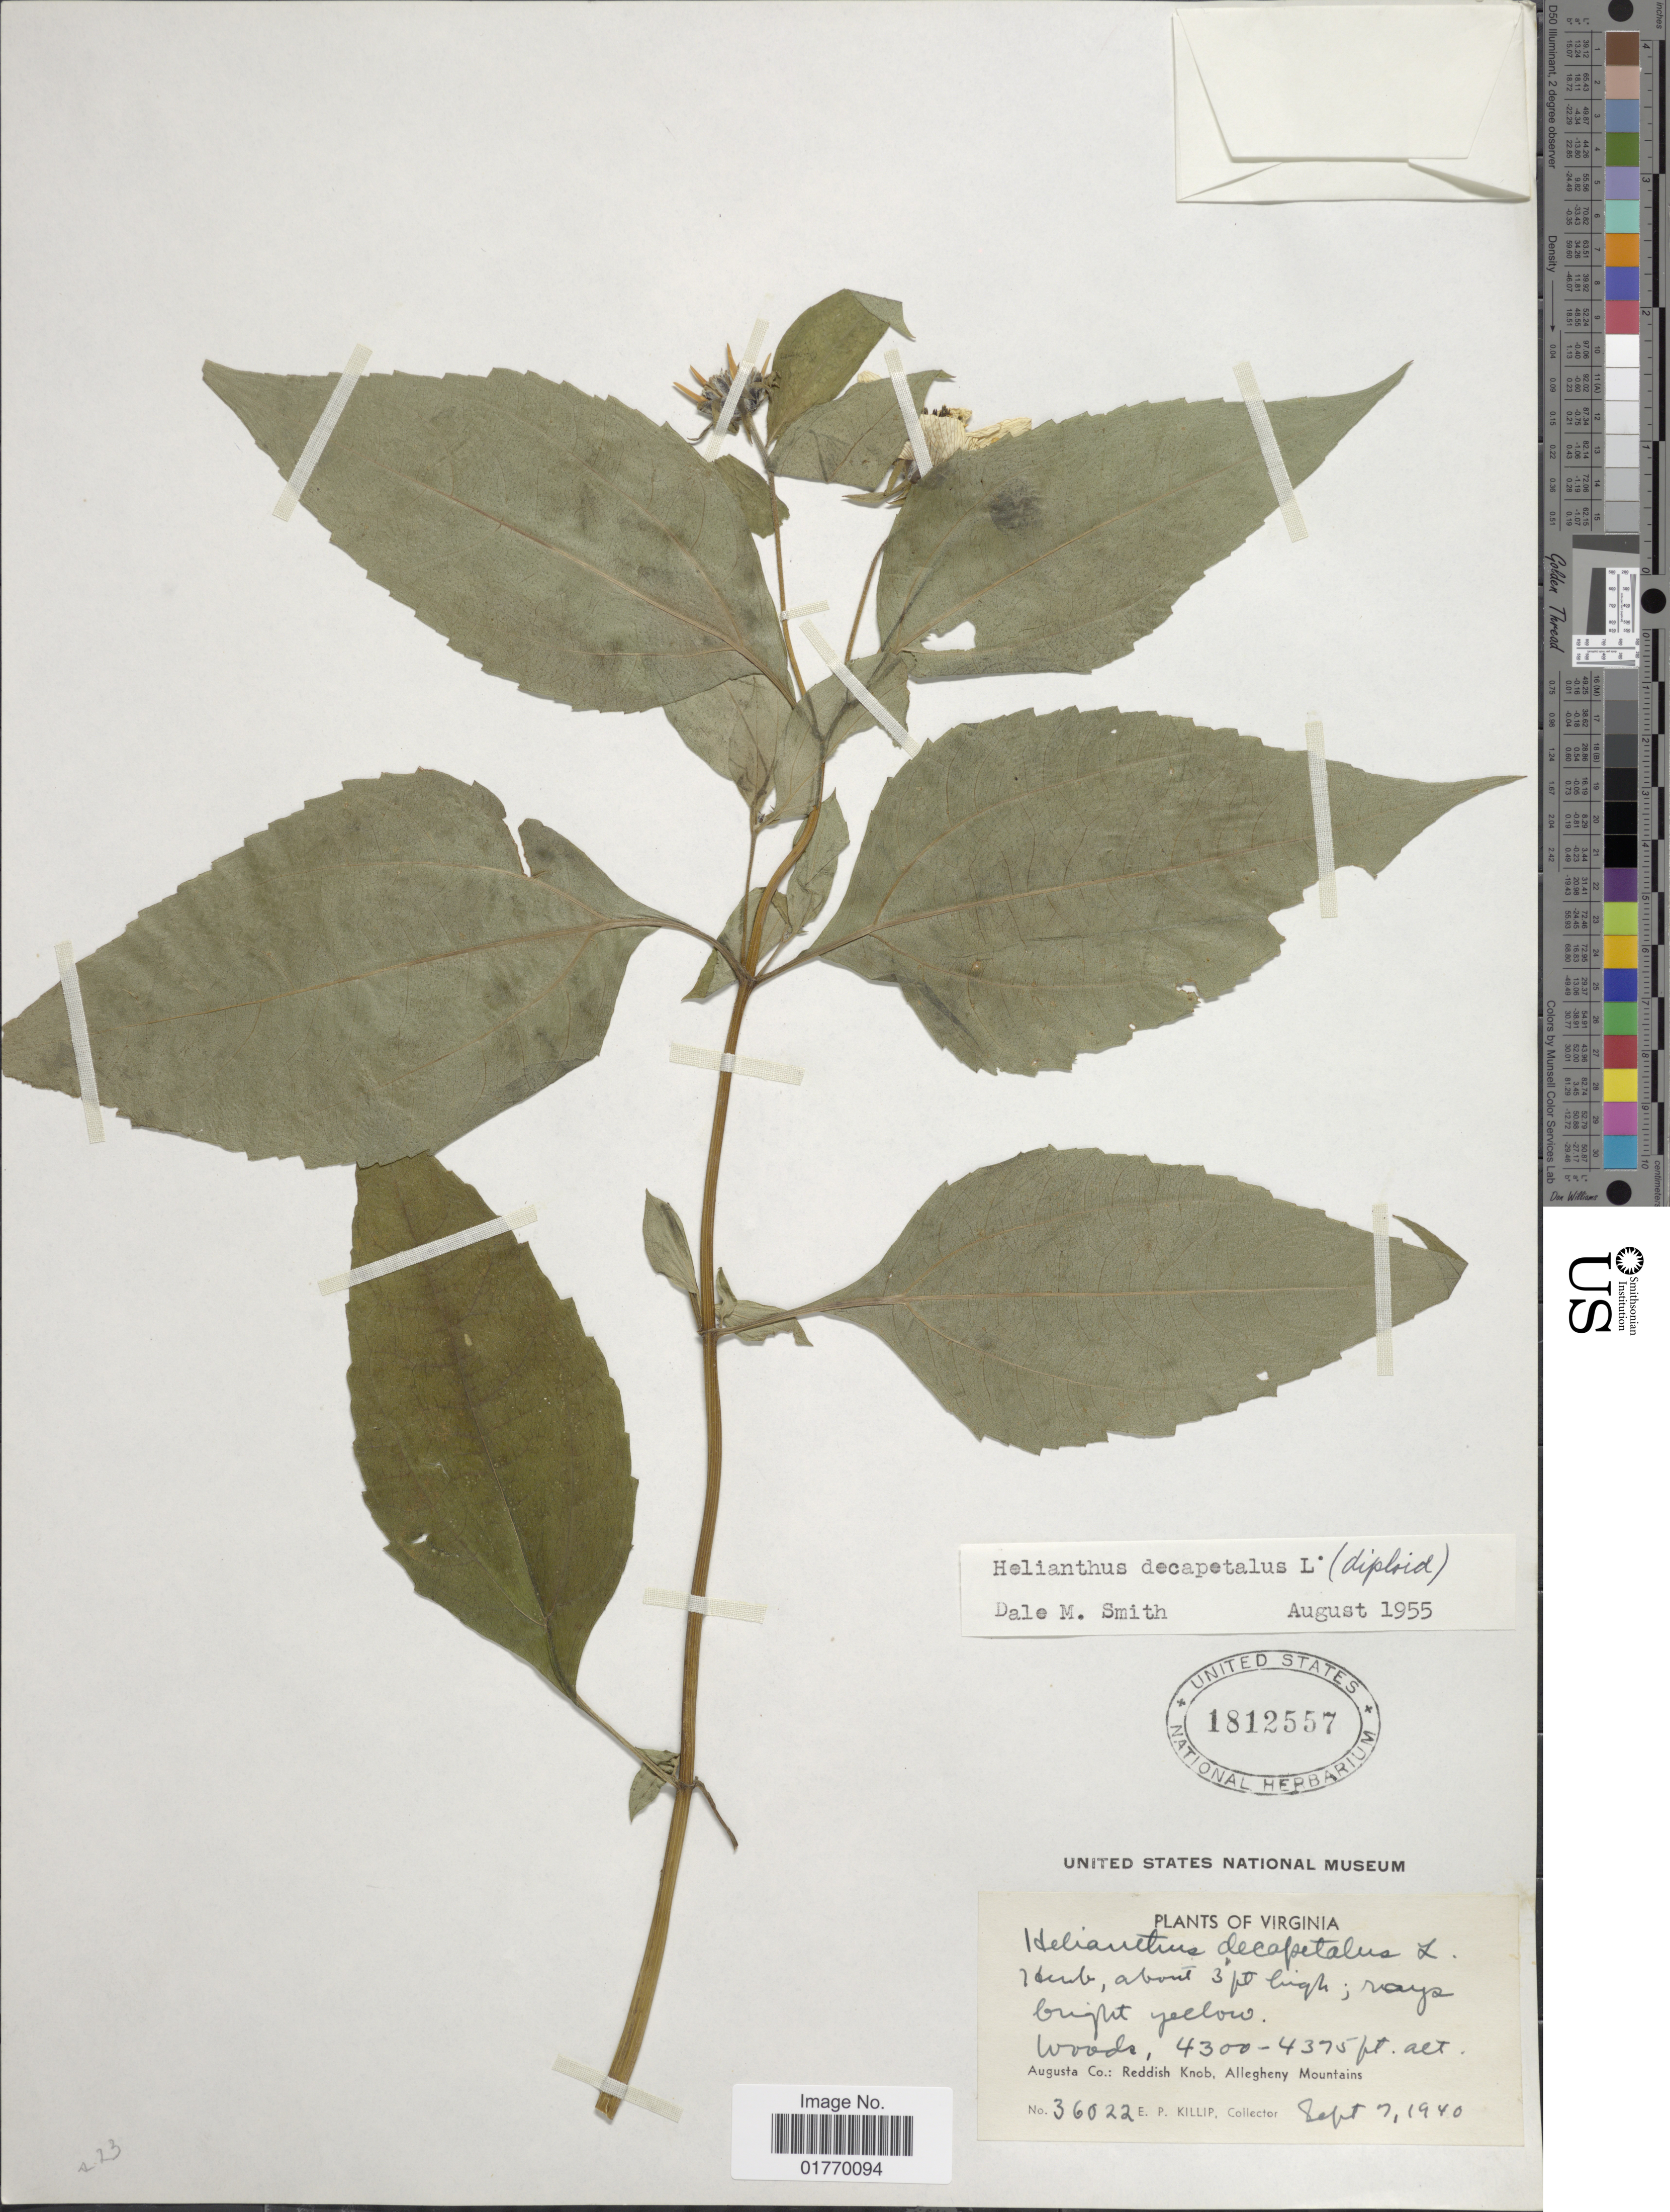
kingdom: Plantae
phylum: Tracheophyta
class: Magnoliopsida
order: Asterales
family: Asteraceae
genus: Helianthus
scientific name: Helianthus decapetalus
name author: L.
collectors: E. P. Killip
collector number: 36022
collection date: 1940-09-07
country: United States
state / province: Virginia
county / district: Augusta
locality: Augusta Co.: Reddish Knob, Alleghany Mountains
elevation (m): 1311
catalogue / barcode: US 1812557